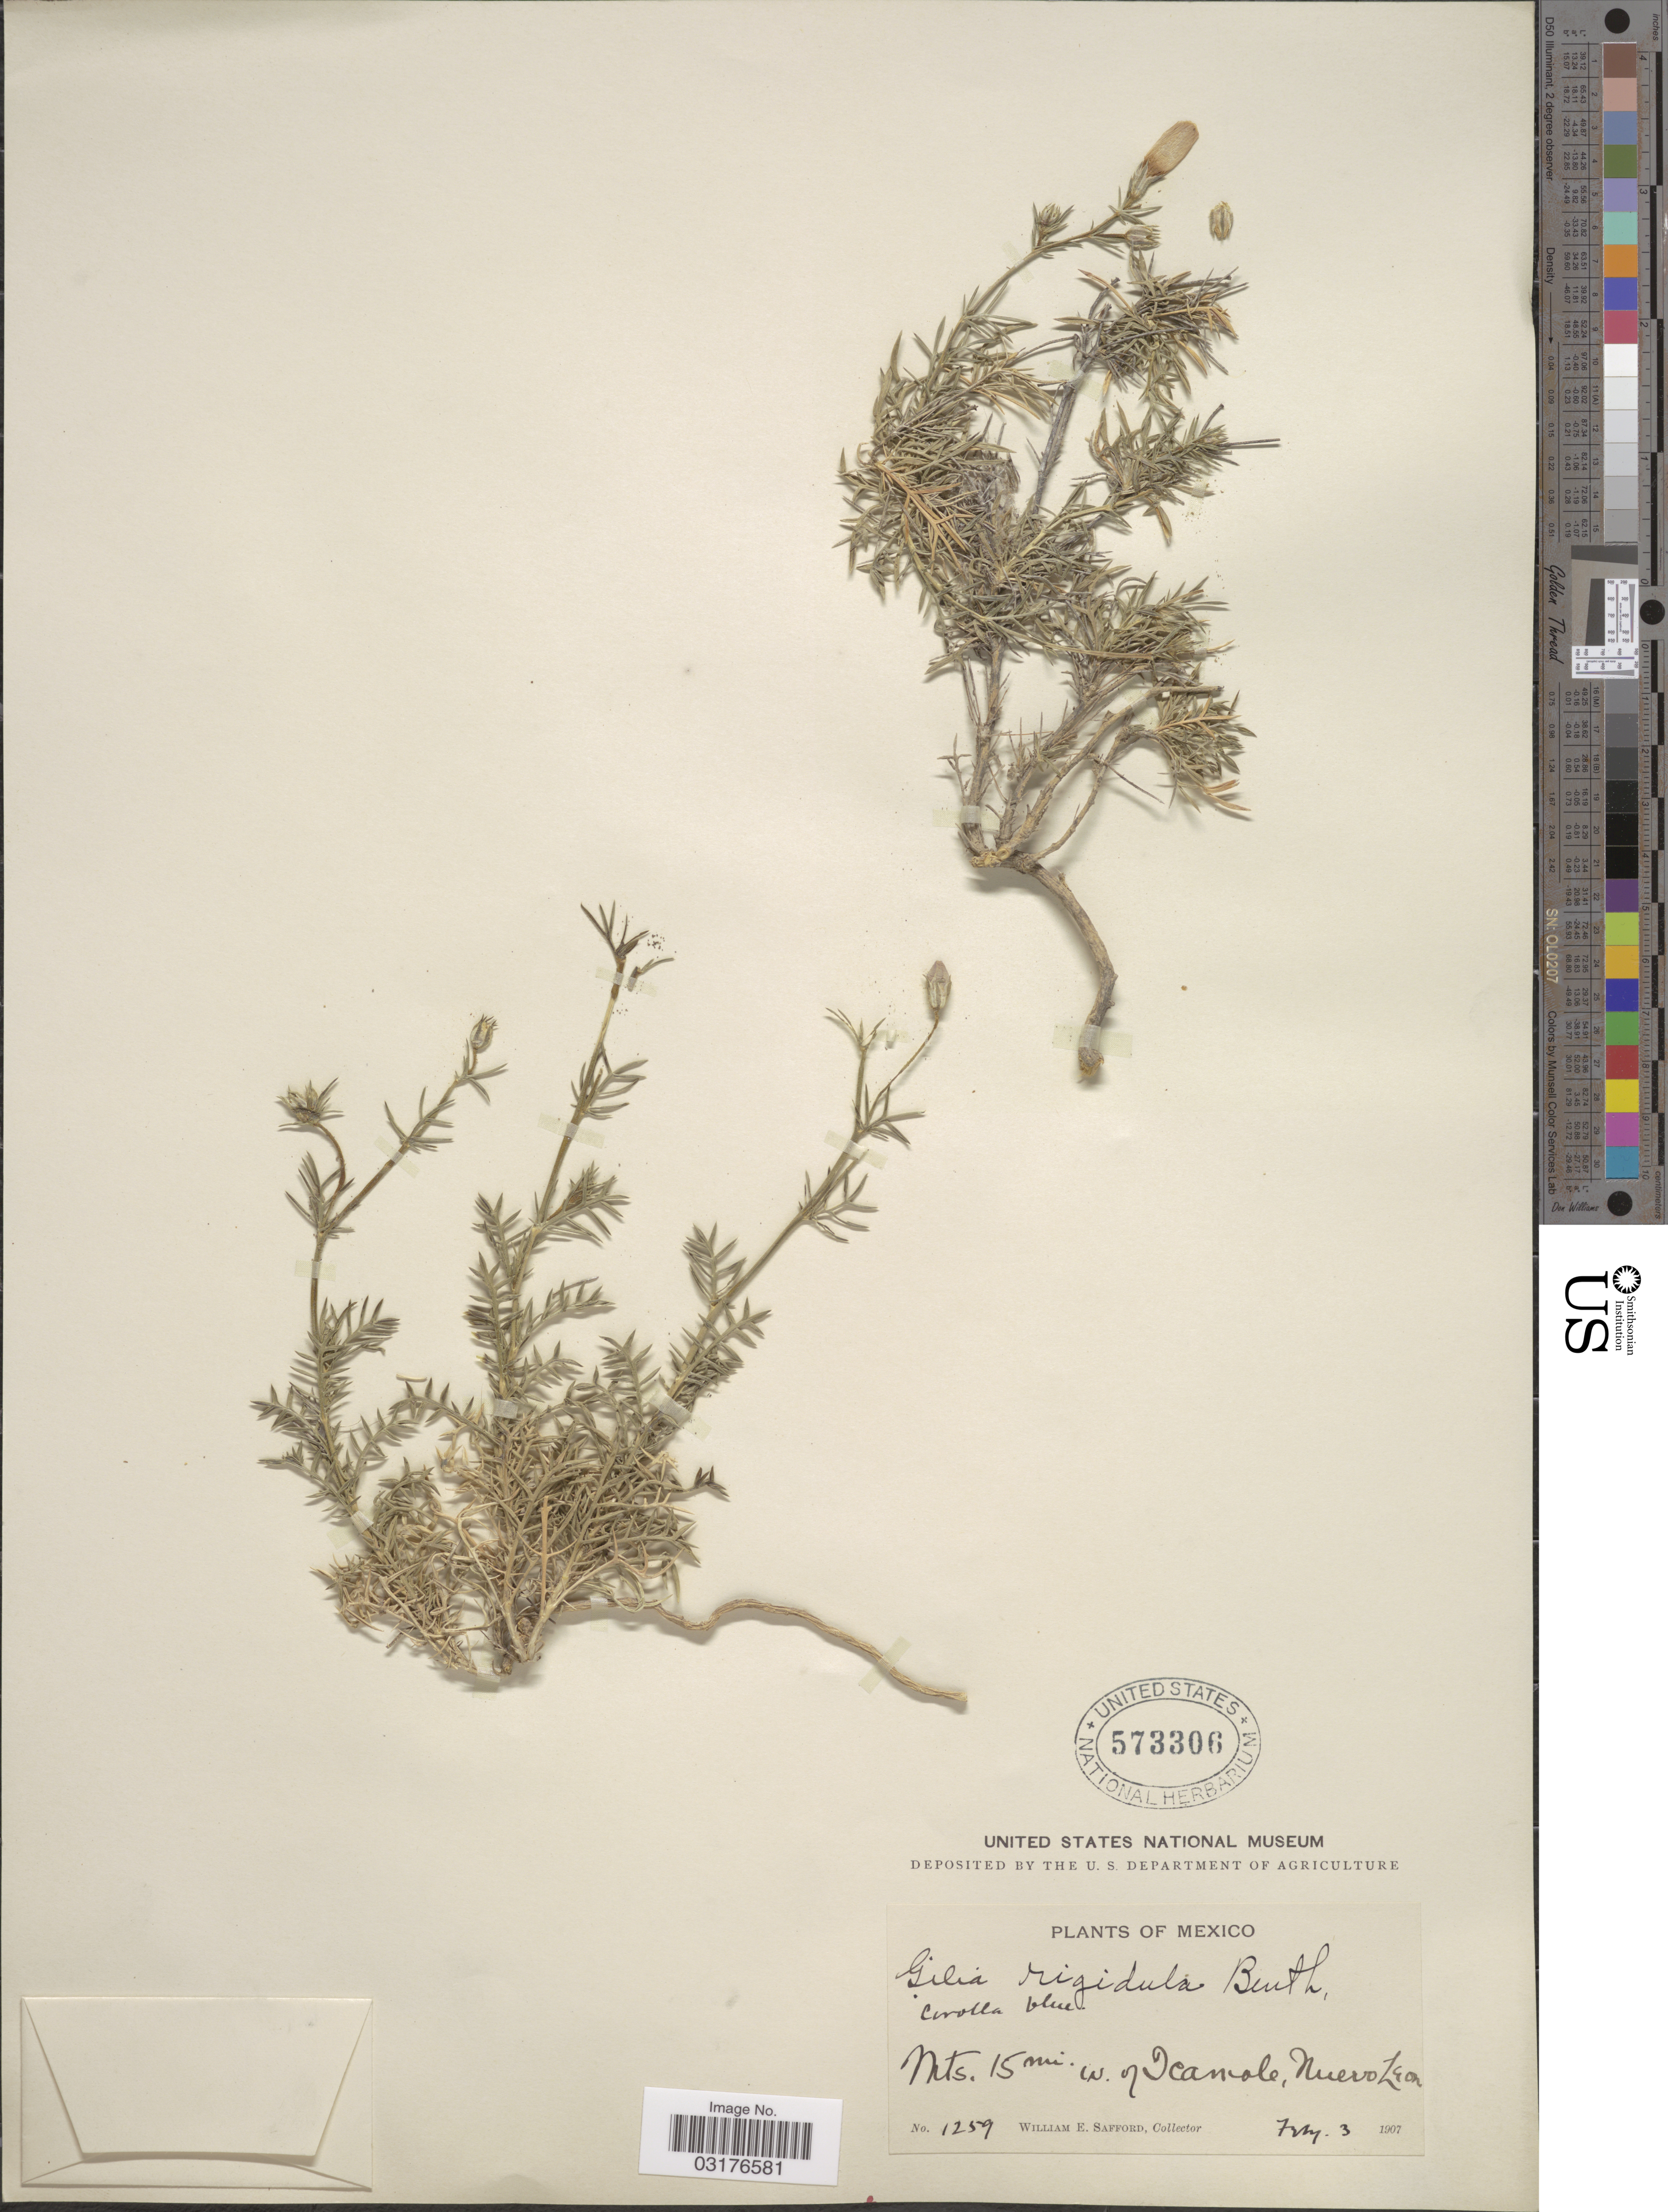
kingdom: Plantae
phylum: Tracheophyta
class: Magnoliopsida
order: Ericales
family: Polemoniaceae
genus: Giliastrum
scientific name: Giliastrum rigidulum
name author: (Benth.) Rydb.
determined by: Strong, Mark T., (BOT), Smithsonian Institution - National Museum of Natural History (UNITED STATES)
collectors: W. E. Safford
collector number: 1259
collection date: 1907-02-03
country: Mexico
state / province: Nuevo León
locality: Mts. 15 mi. W. of Icamole.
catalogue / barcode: US 573306